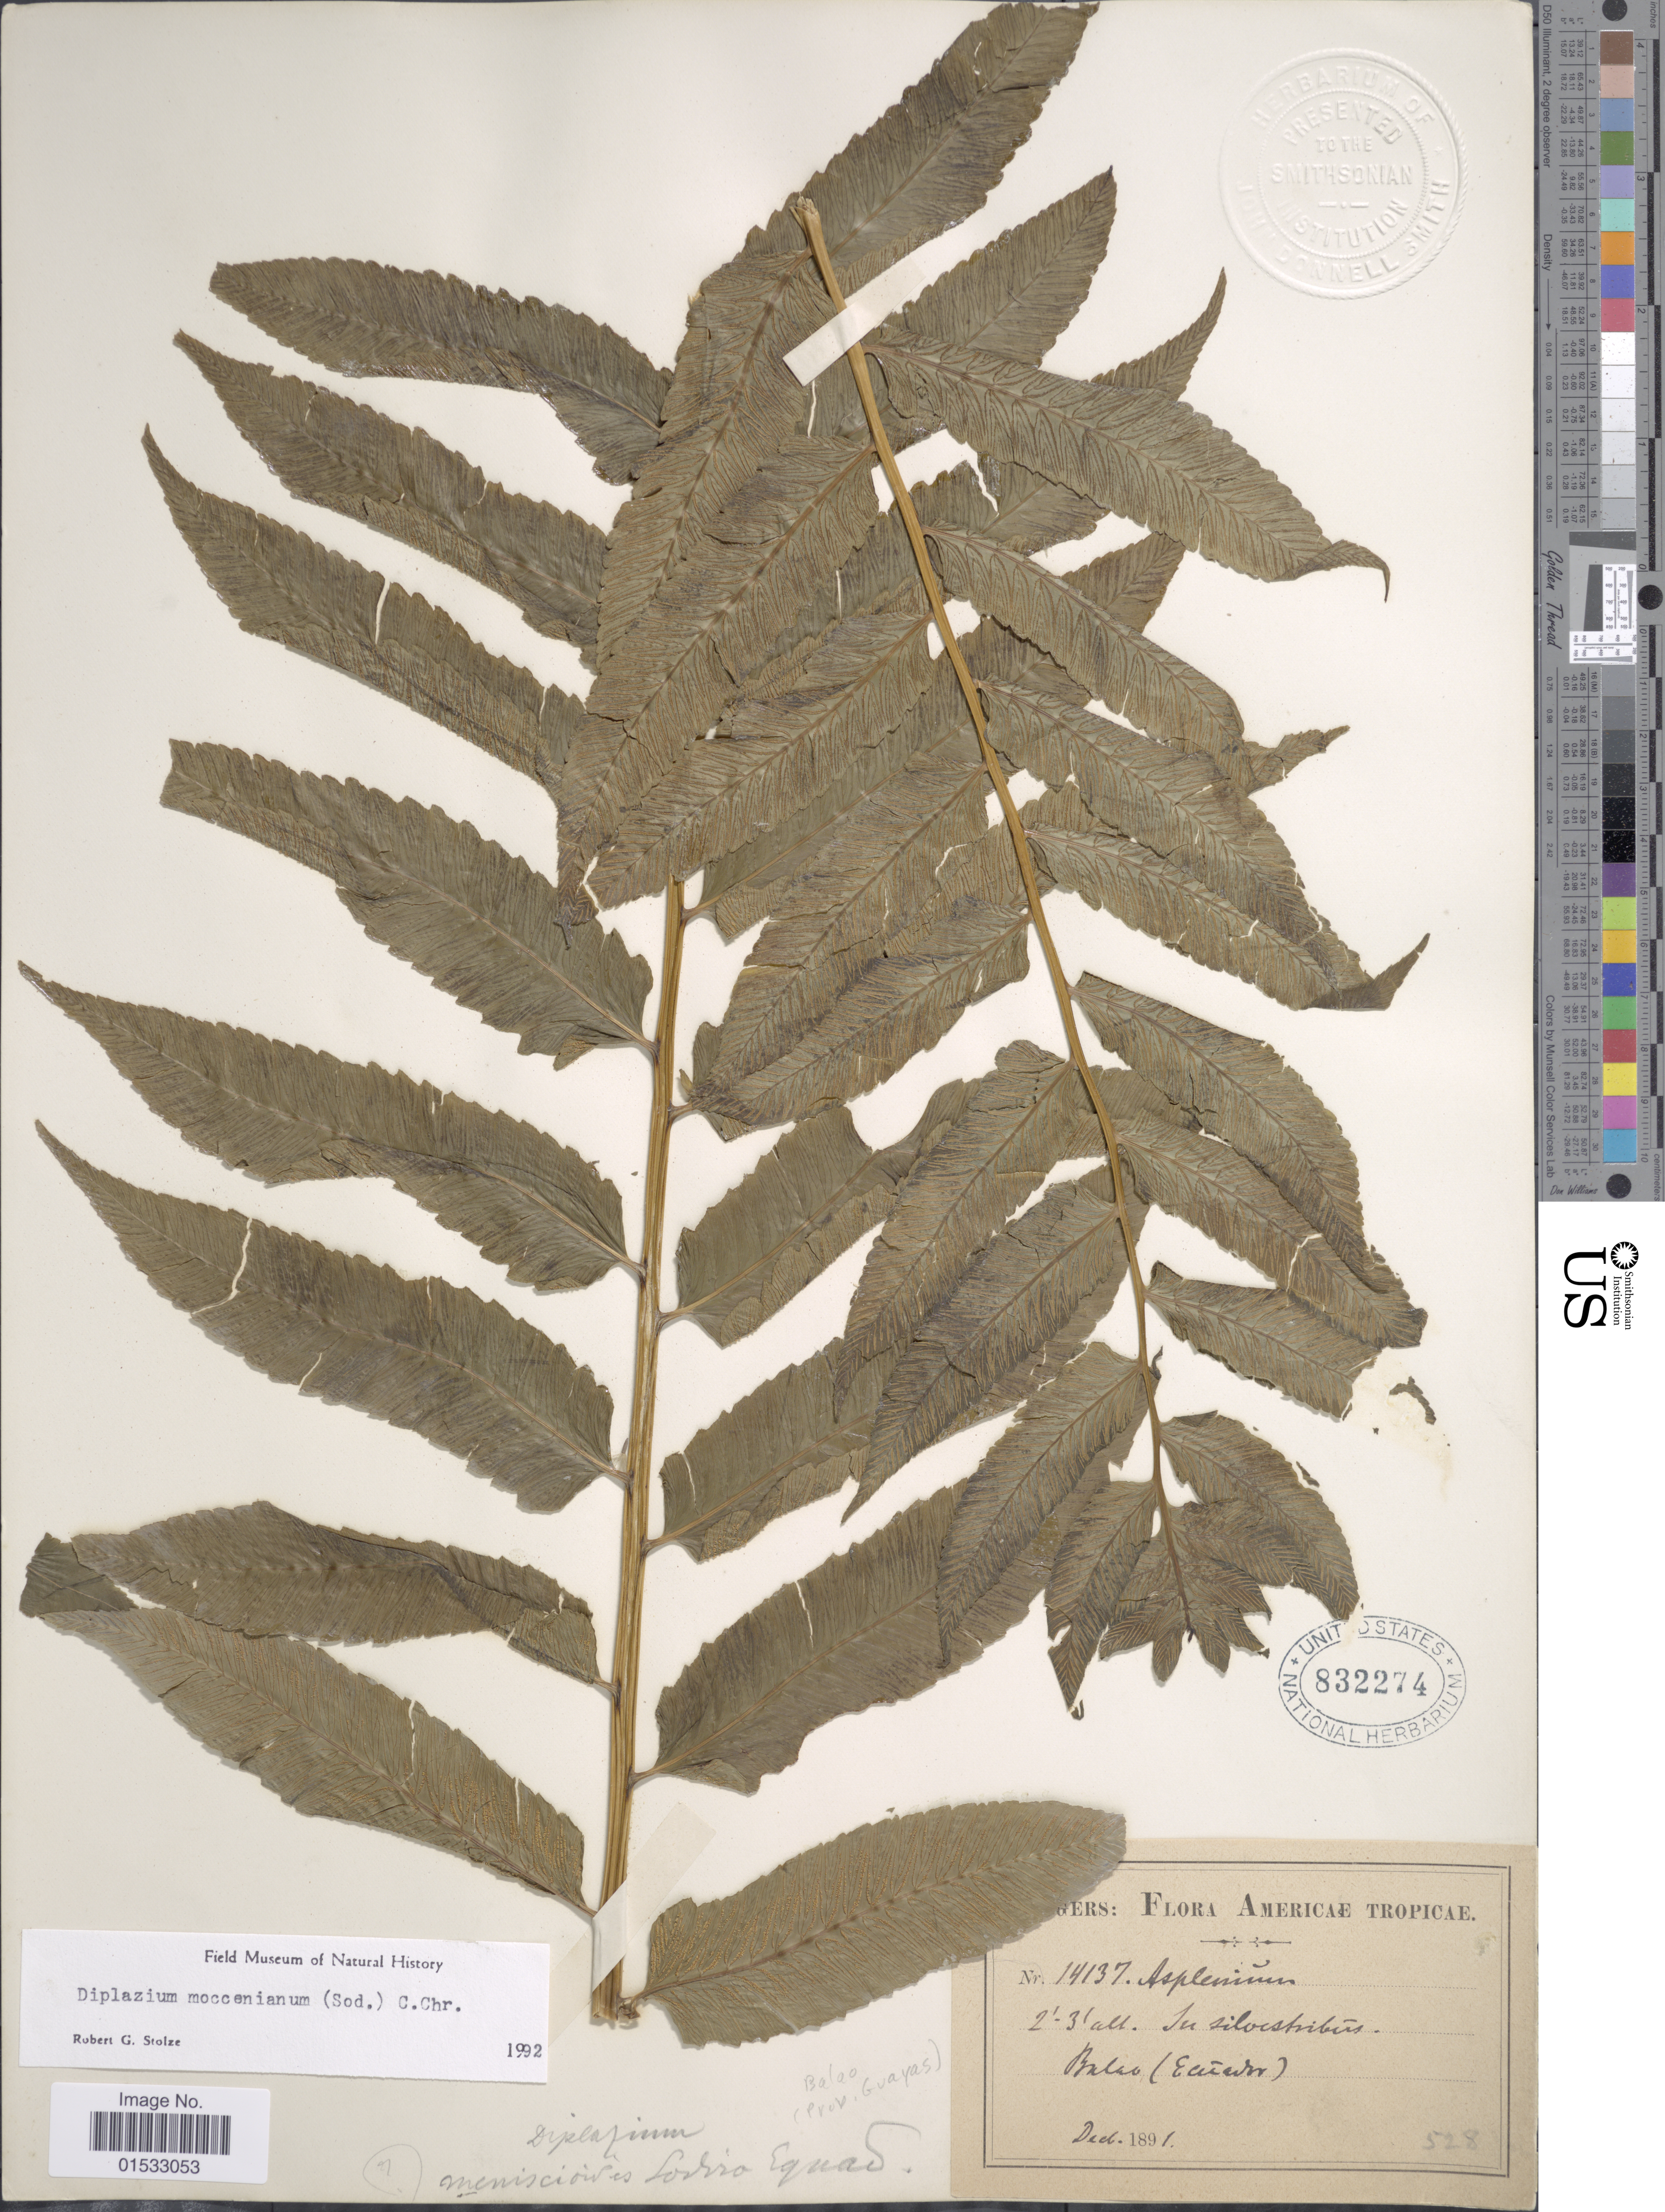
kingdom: Plantae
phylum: Tracheophyta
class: Polypodiopsida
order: Polypodiales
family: Athyriaceae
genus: Diplazium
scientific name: Diplazium moccennianum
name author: (Sodiro) C. Chr.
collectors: H. F. A. von Eggers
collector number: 14137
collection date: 1891-12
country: Ecuador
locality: Americae Tropicae, in silvistribus, Balao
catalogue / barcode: US 832274